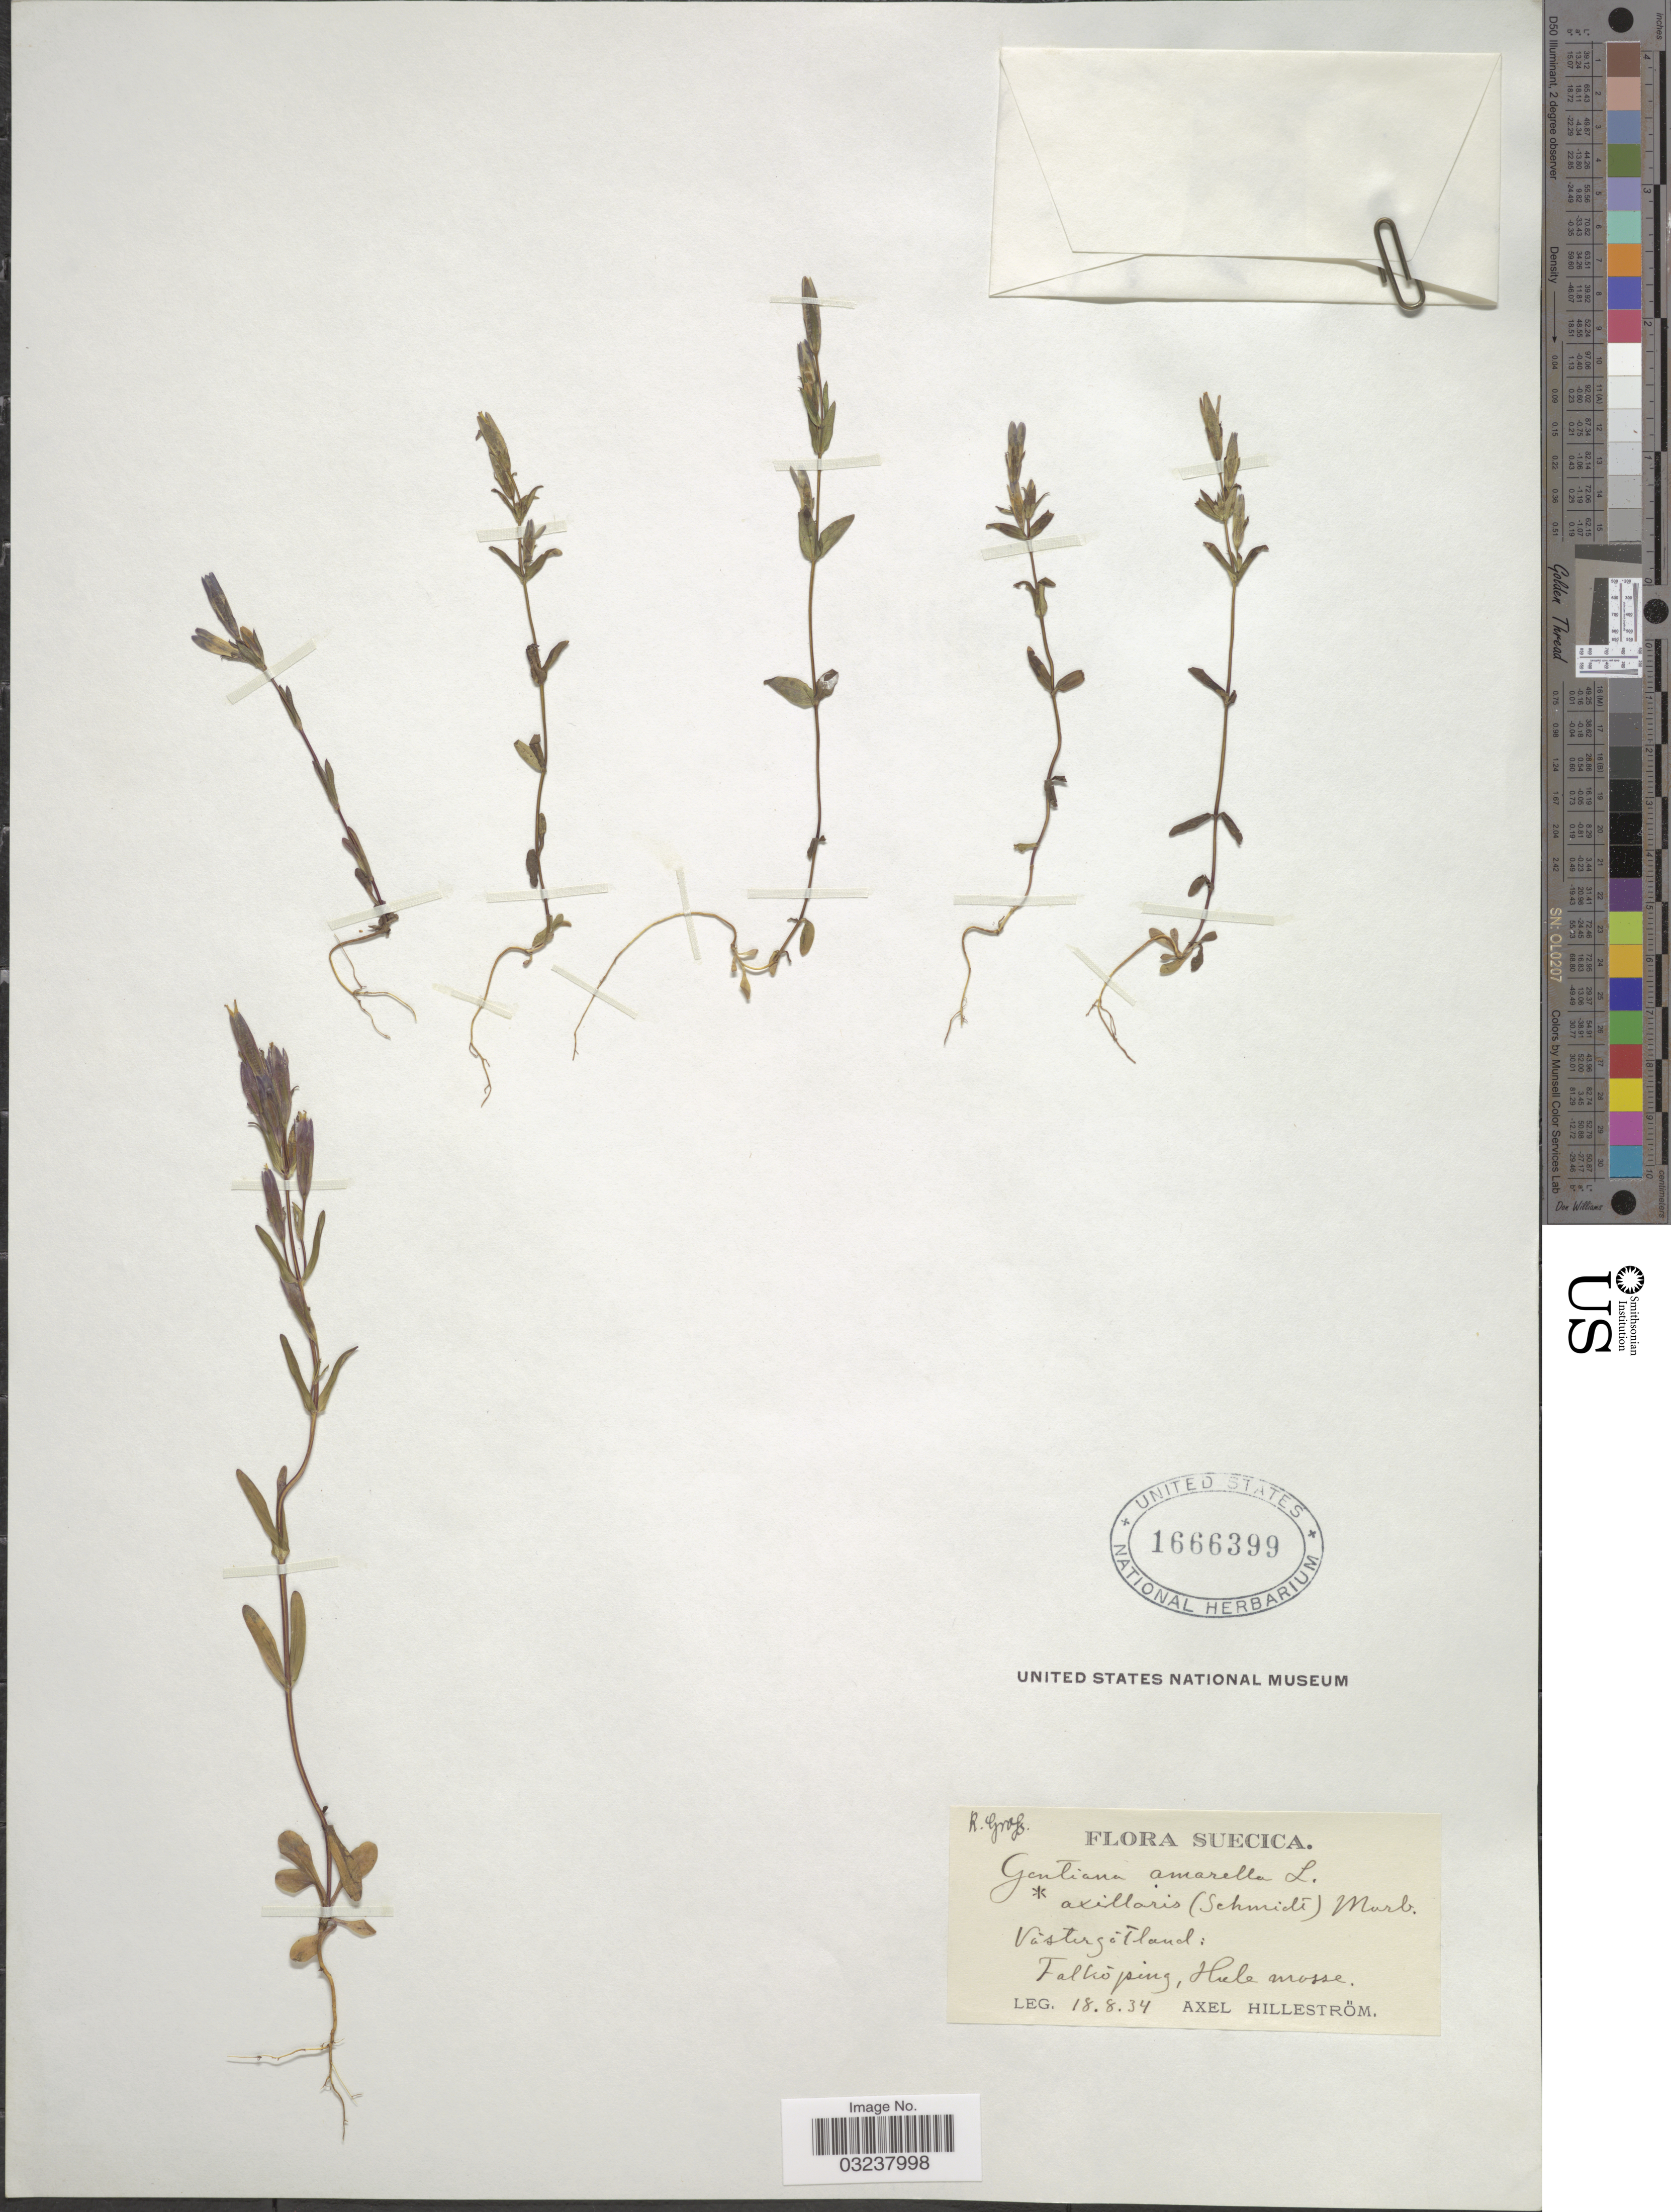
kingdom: Plantae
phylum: Tracheophyta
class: Magnoliopsida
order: Gentianales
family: Gentianaceae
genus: Gentianella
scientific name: Gentianella amarella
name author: (L.) Börner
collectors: A. Hilleström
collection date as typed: Transcribed d/m/y: 18/8/34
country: Sweden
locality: Suecica. Vastergotland: Falkoping, Hule mosse.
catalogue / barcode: US 1666399